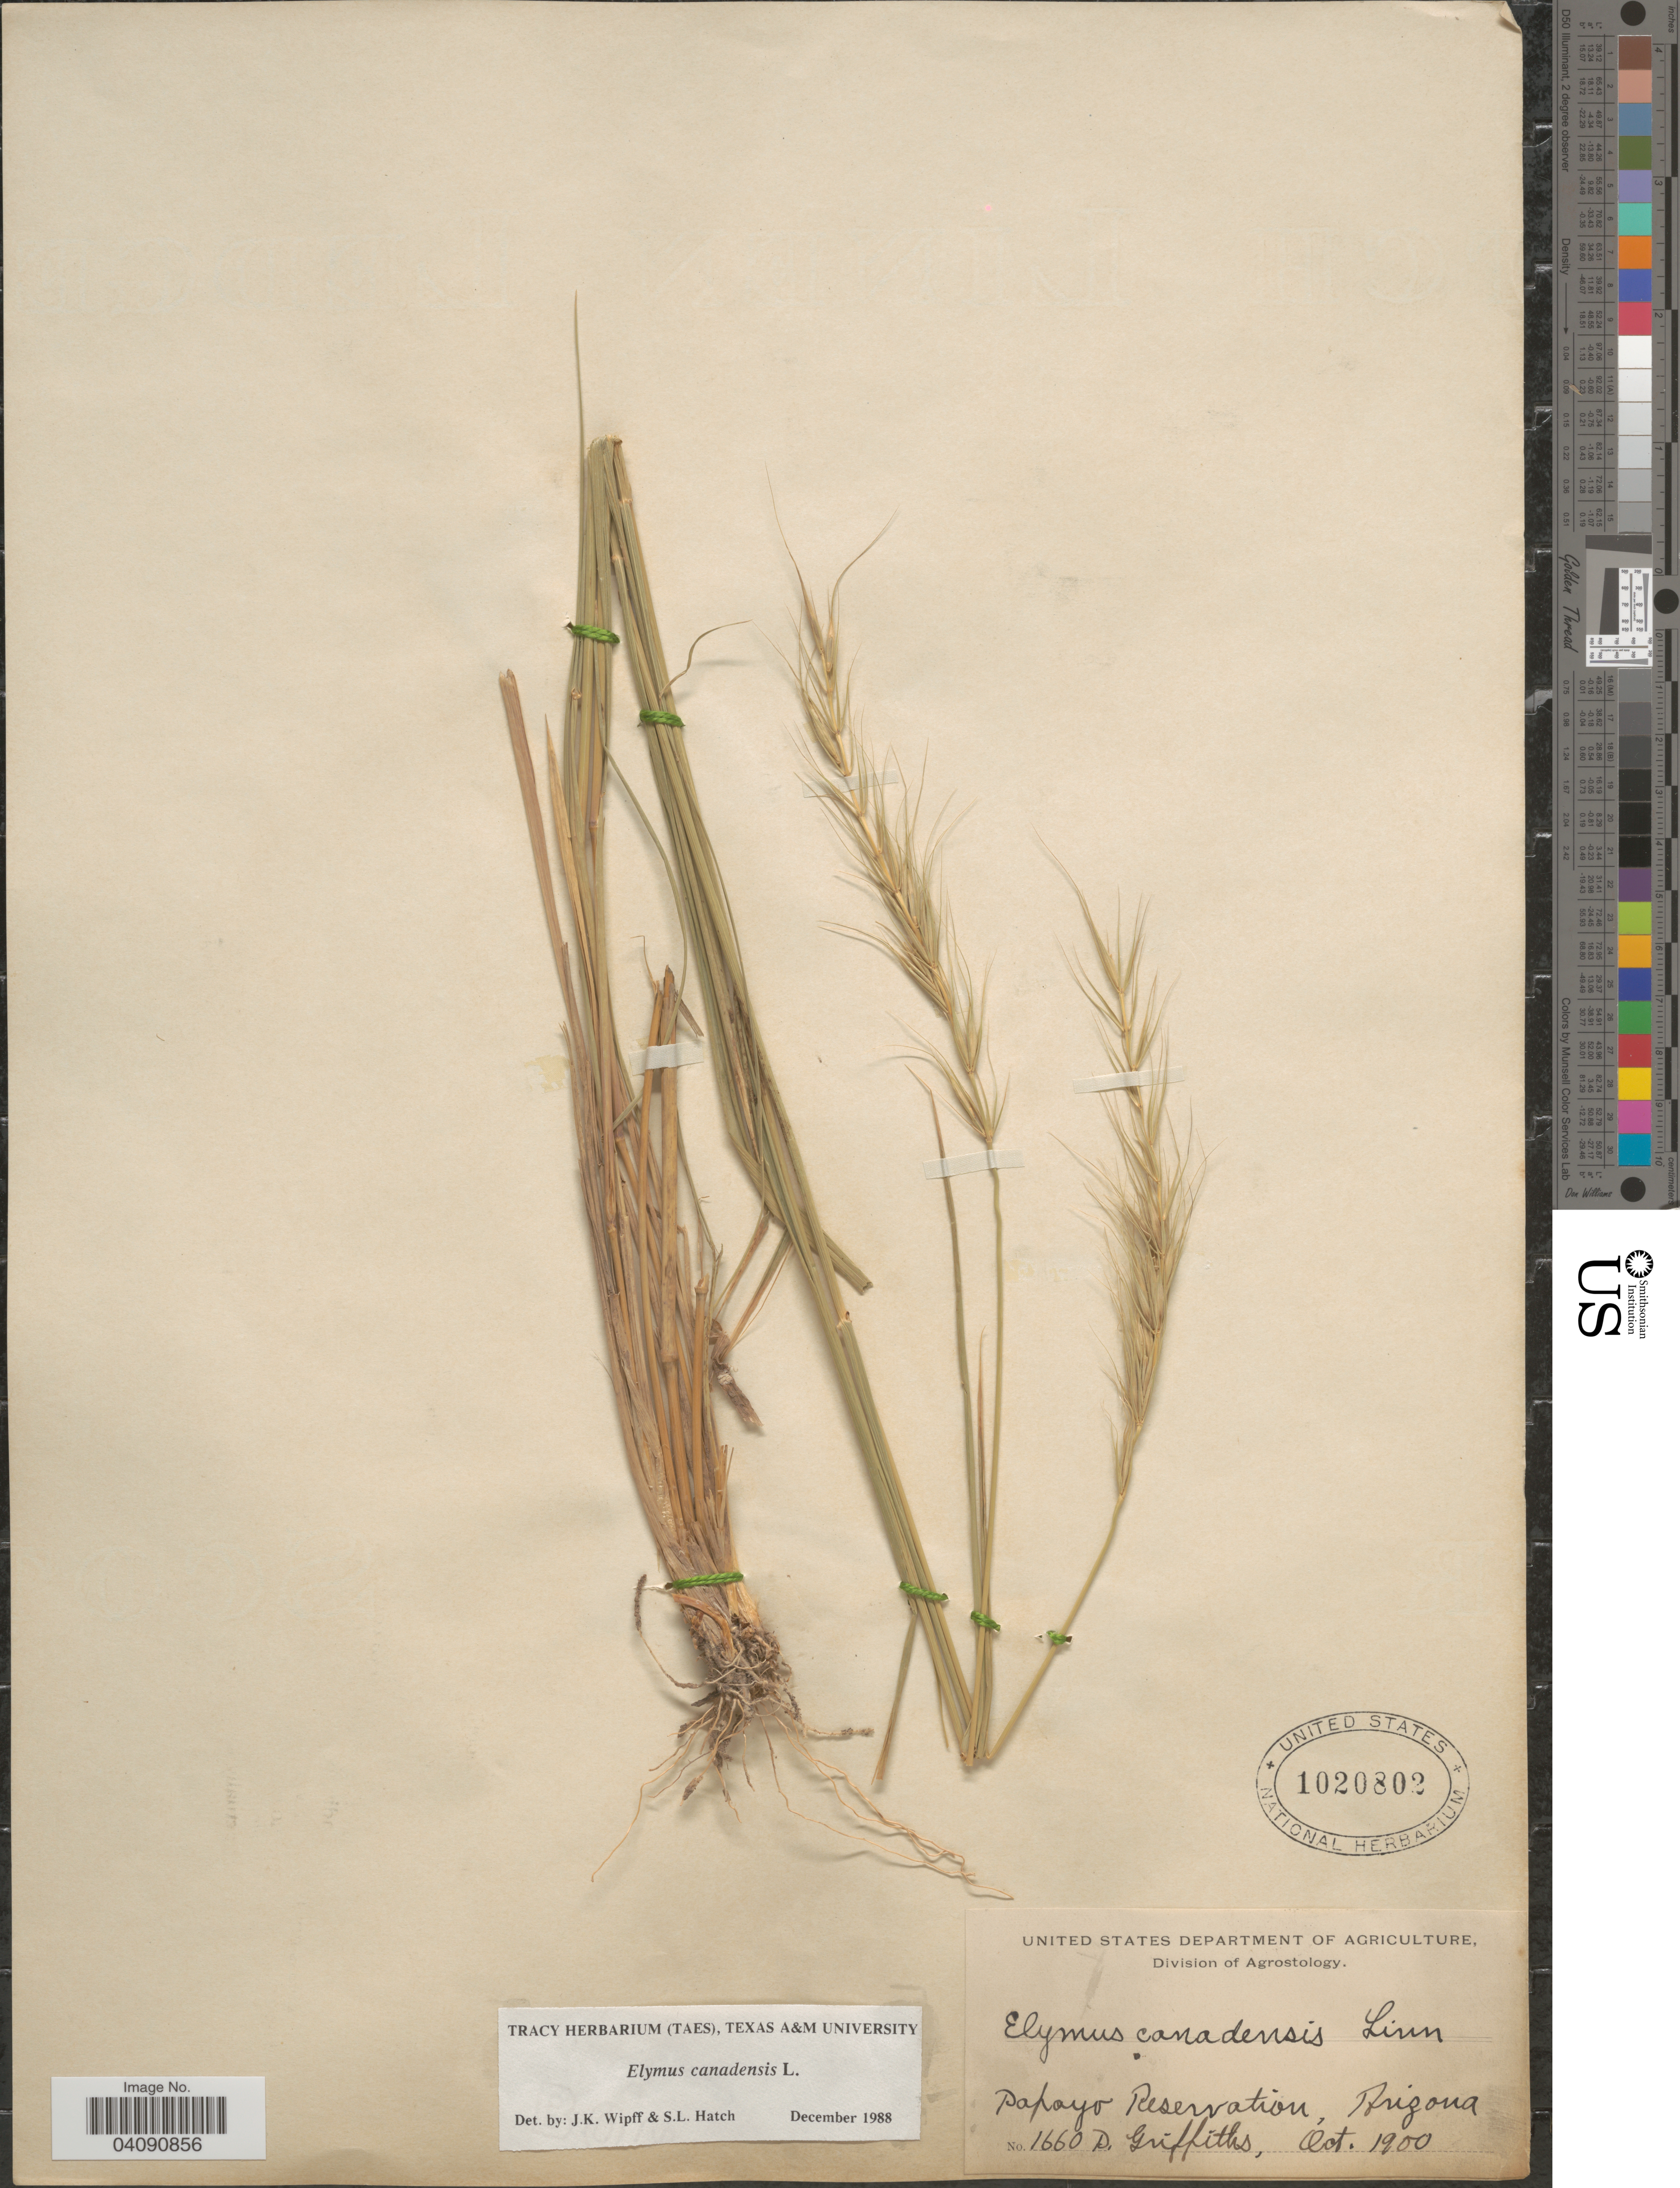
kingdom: Plantae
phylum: Tracheophyta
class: Liliopsida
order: Poales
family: Poaceae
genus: Elymus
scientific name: Elymus canadensis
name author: L.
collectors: D. Griffiths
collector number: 1660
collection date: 1900-10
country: United States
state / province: Arizona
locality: Papayo Reservation.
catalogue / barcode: US 1020802